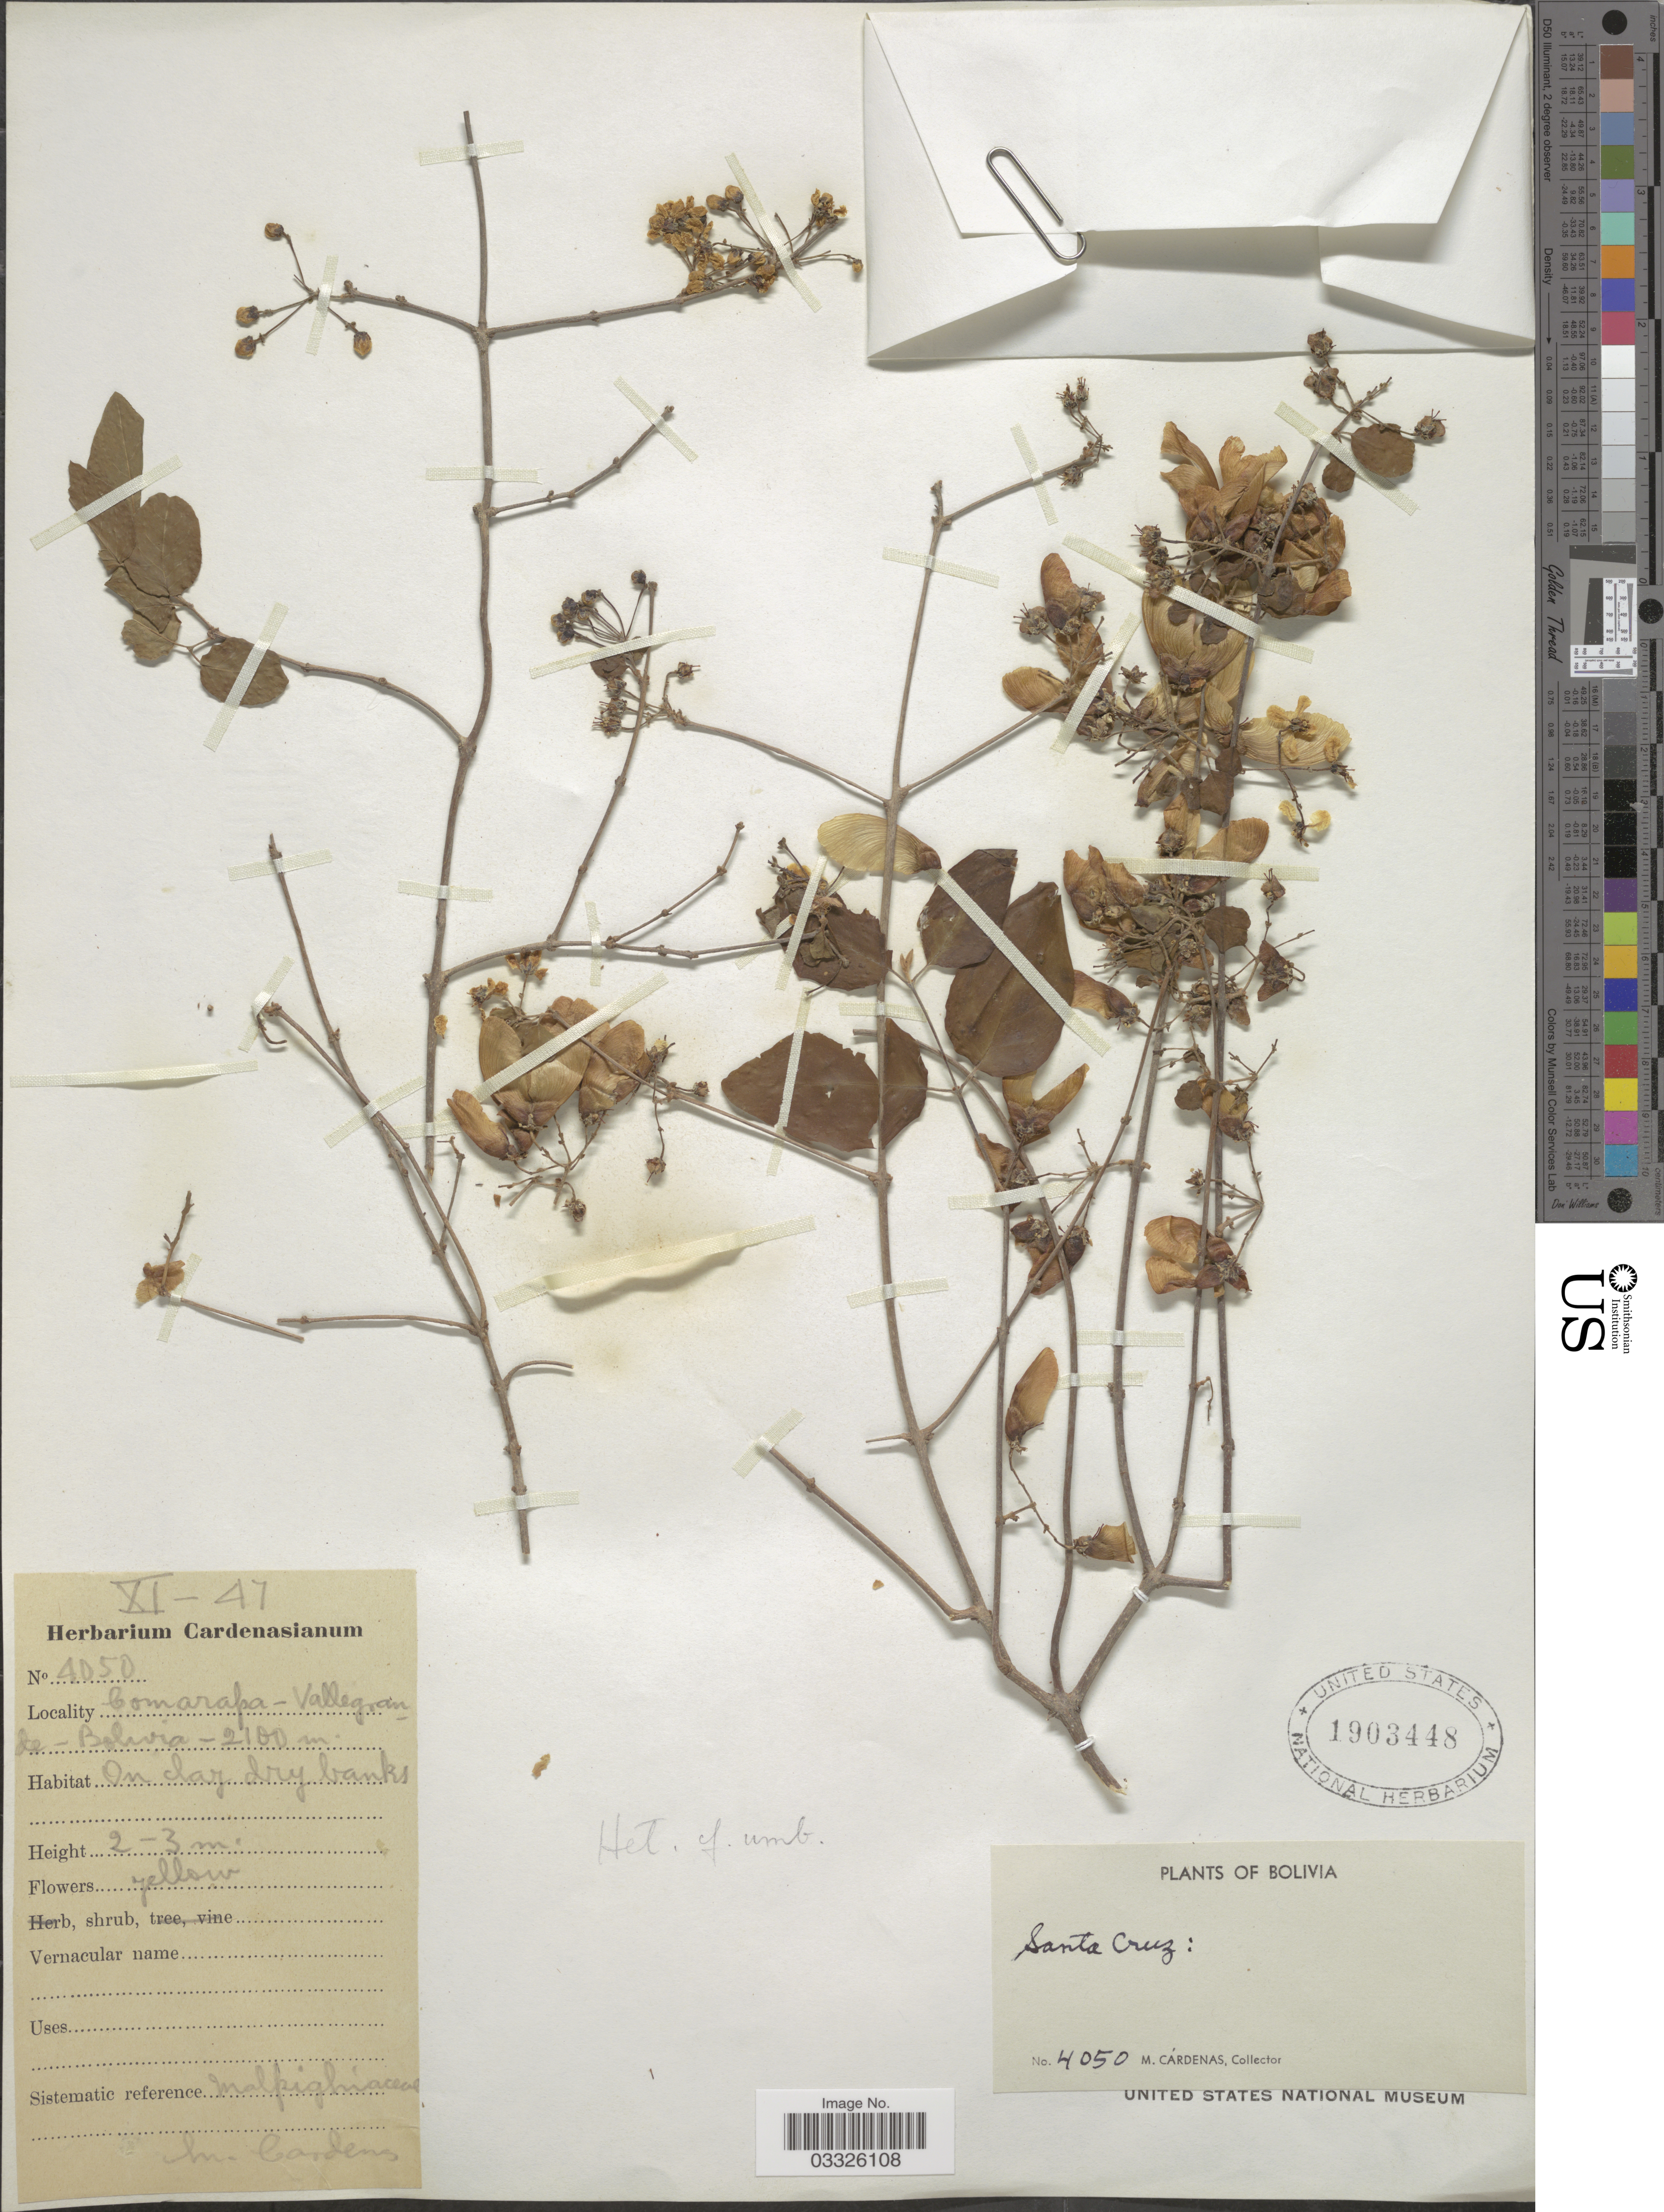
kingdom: Plantae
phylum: Tracheophyta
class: Magnoliopsida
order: Malpighiales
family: Malpighiaceae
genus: Heteropterys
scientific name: Heteropterys sp.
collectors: M. Cárdenas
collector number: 4050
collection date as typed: Transcribed d/m/y: /11/47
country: Bolivia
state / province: Santa Cruz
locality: Comarapa - Vallegrande.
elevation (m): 2100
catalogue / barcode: US 1903448